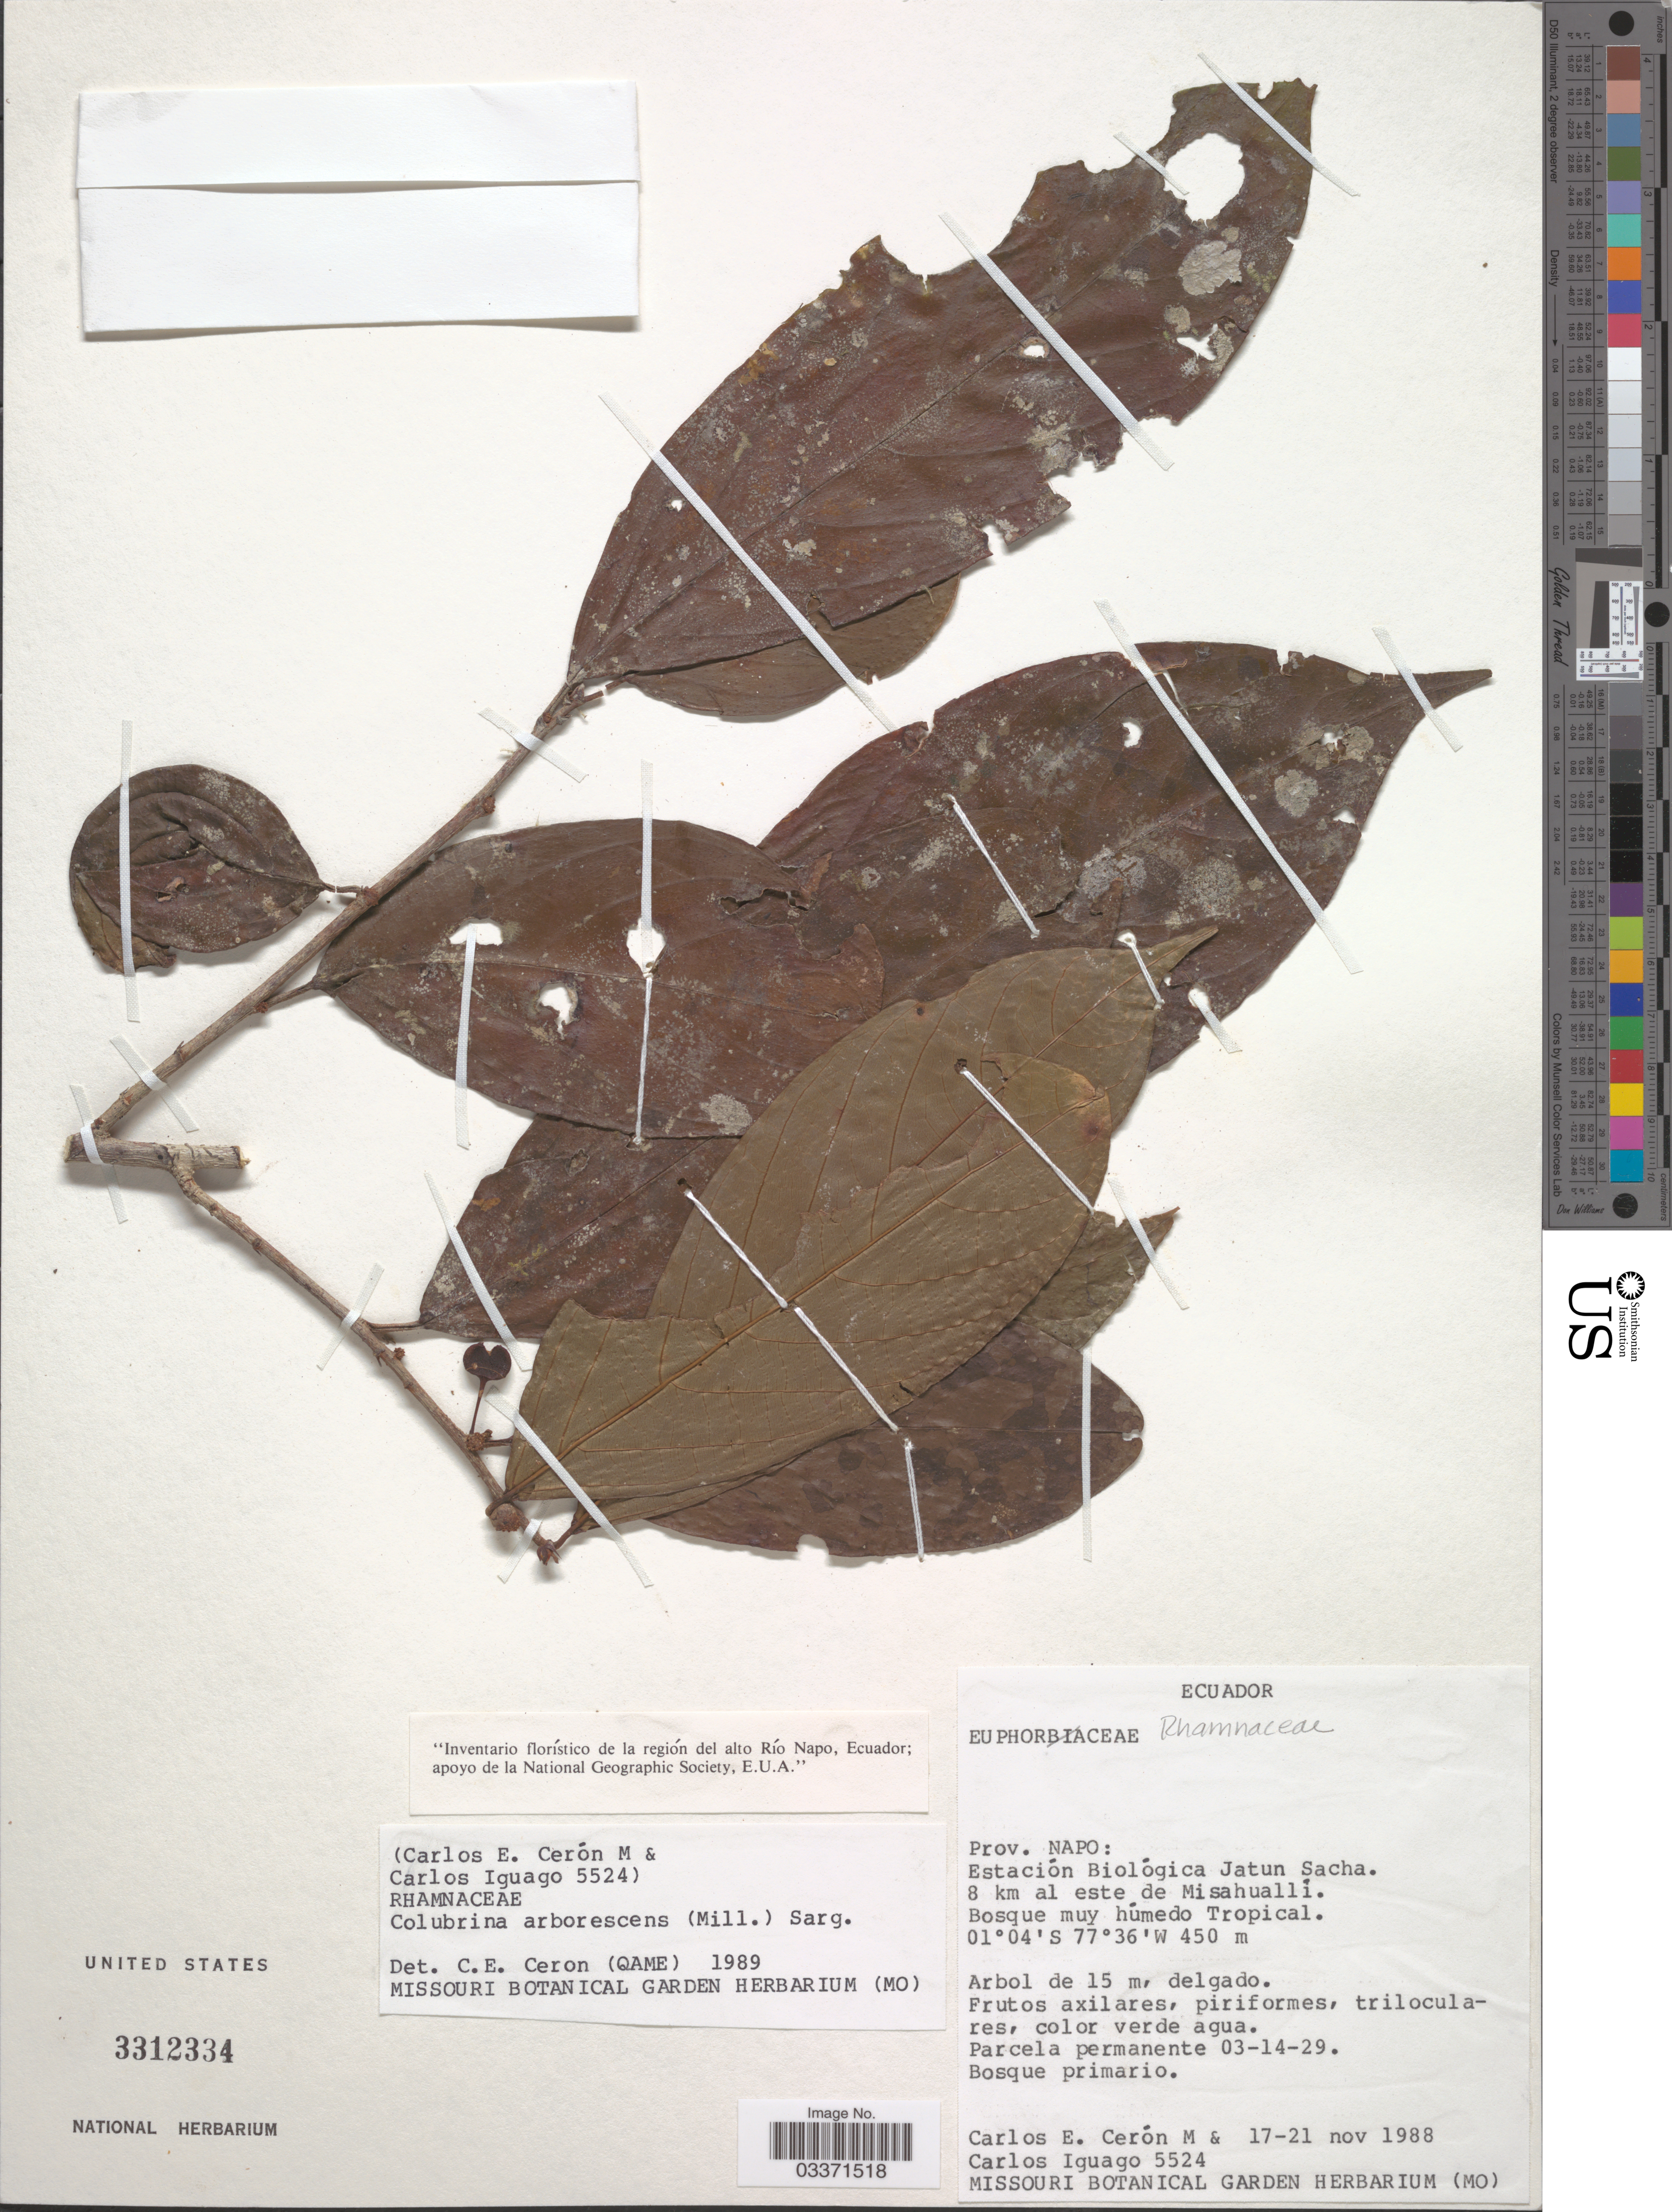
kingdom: Plantae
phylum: Tracheophyta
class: Magnoliopsida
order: Rosales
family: Rhamnaceae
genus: Colubrina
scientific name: Colubrina arborescens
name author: (Mill.) Sarg.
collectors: C. E. Cerón M. & C. Iguago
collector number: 5524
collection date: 1988-11-17/1988-11-21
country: Ecuador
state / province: Napo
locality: Estación Biológica Jatun Sacha. 8 km al este de Misahuallí.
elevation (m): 450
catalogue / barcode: US 3312334